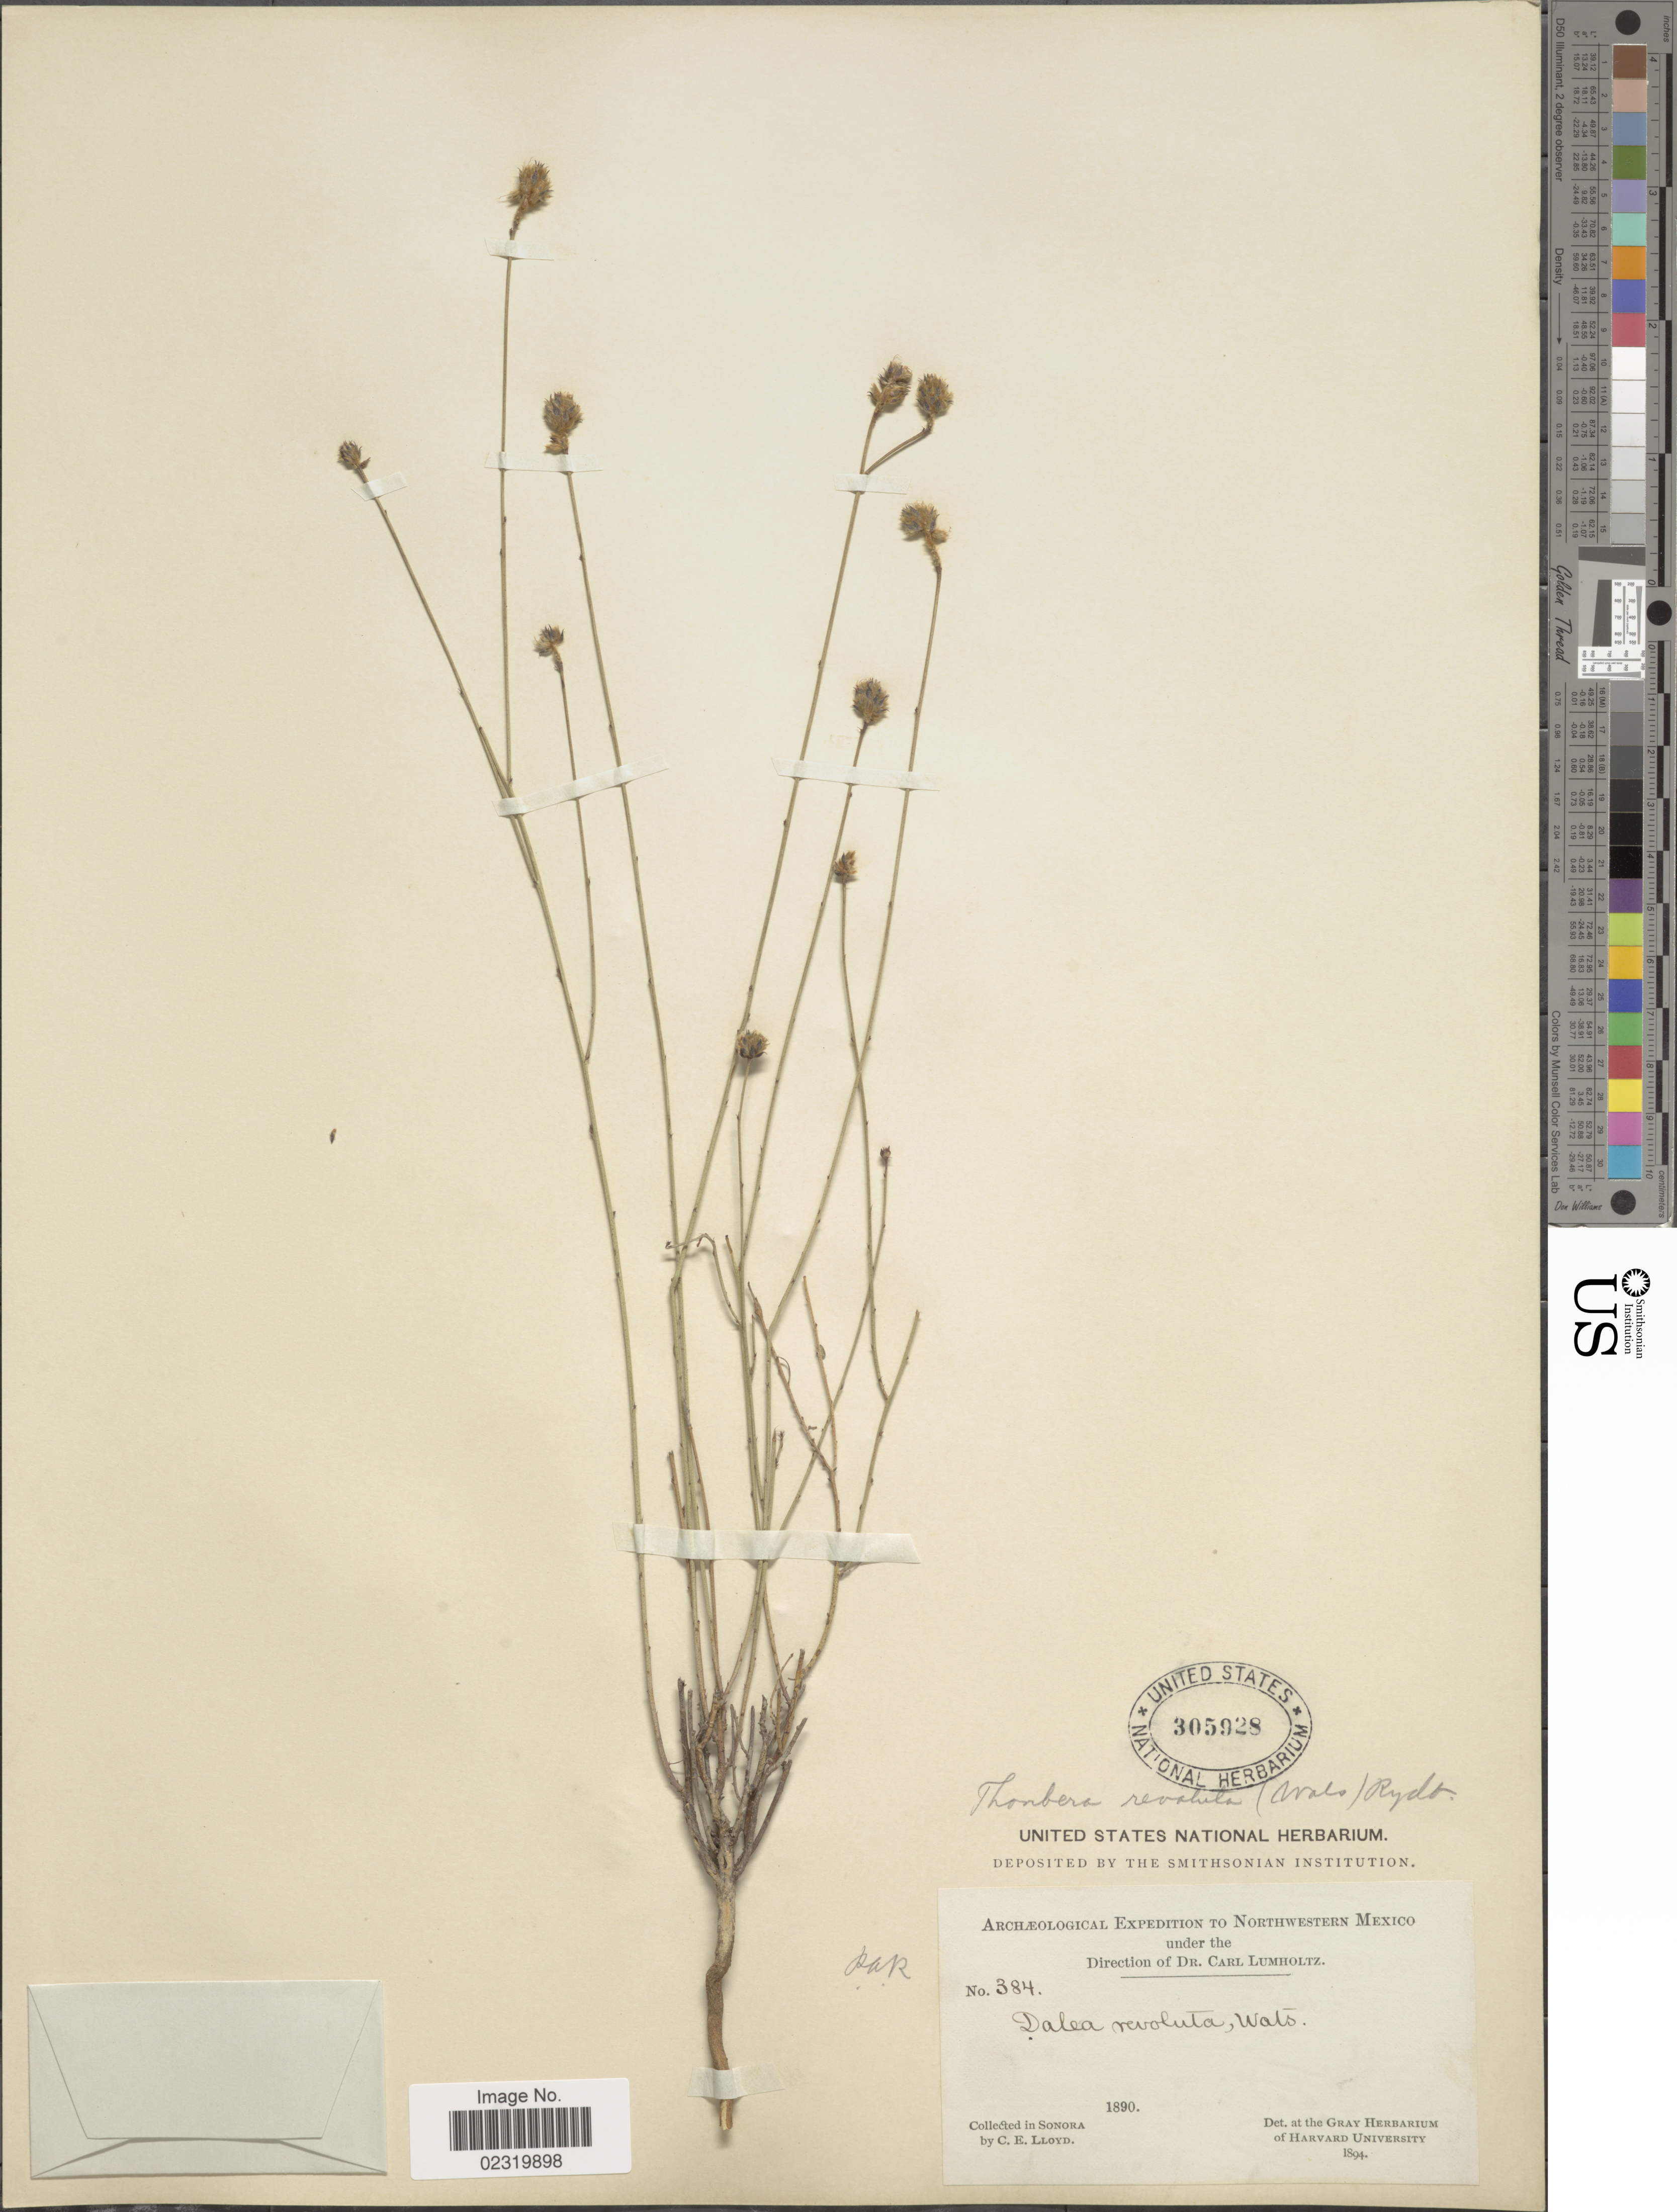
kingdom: Plantae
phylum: Tracheophyta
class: Magnoliopsida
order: Fabales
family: Fabaceae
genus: Dalea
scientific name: Dalea revoluta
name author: S. Watson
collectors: Lloyd, C. E.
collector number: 384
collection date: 1890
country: Mexico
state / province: Sonora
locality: Northwestern Mexico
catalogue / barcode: US 305928